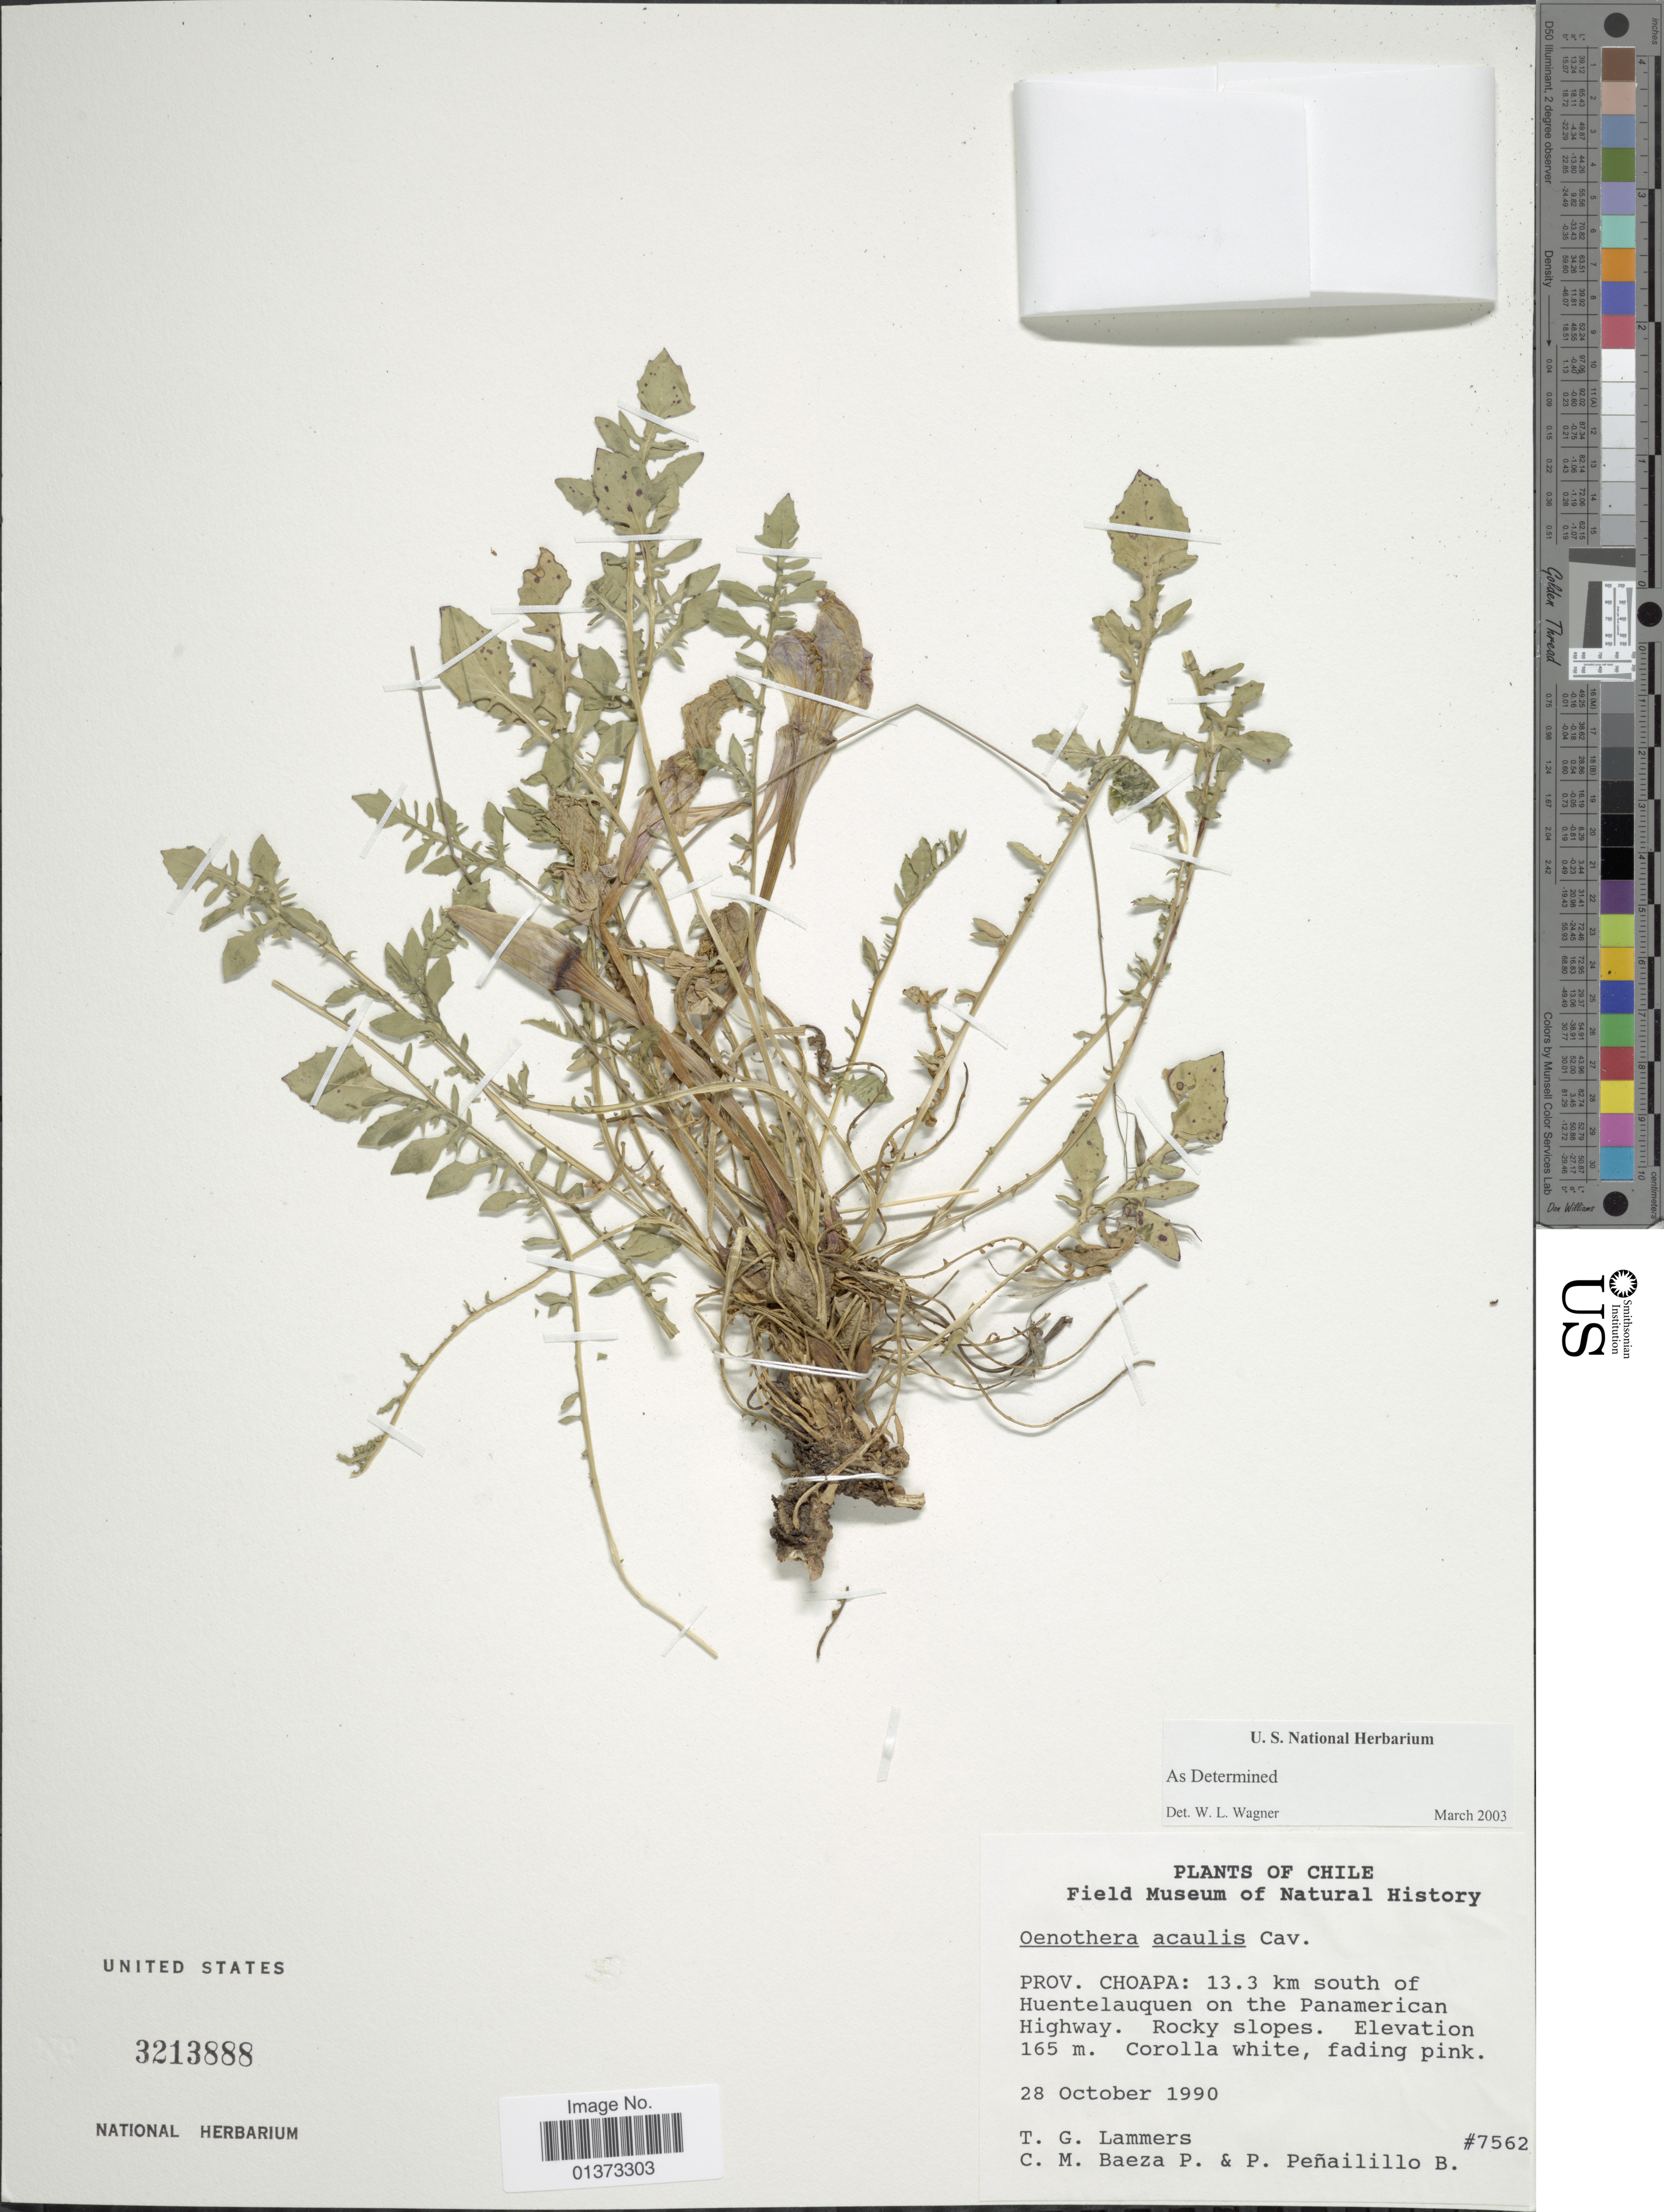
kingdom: Plantae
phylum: Tracheophyta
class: Magnoliopsida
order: Myrtales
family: Onagraceae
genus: Oenothera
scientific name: Oenothera acaulis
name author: Cav.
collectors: T. Lammers, C. Baeza & P. Peñailillo B.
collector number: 7562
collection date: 1990-10-28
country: Chile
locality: Prov. Choapa: 13.3 km south of Huentelauquen on the Panamerican Highway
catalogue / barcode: US 3213888